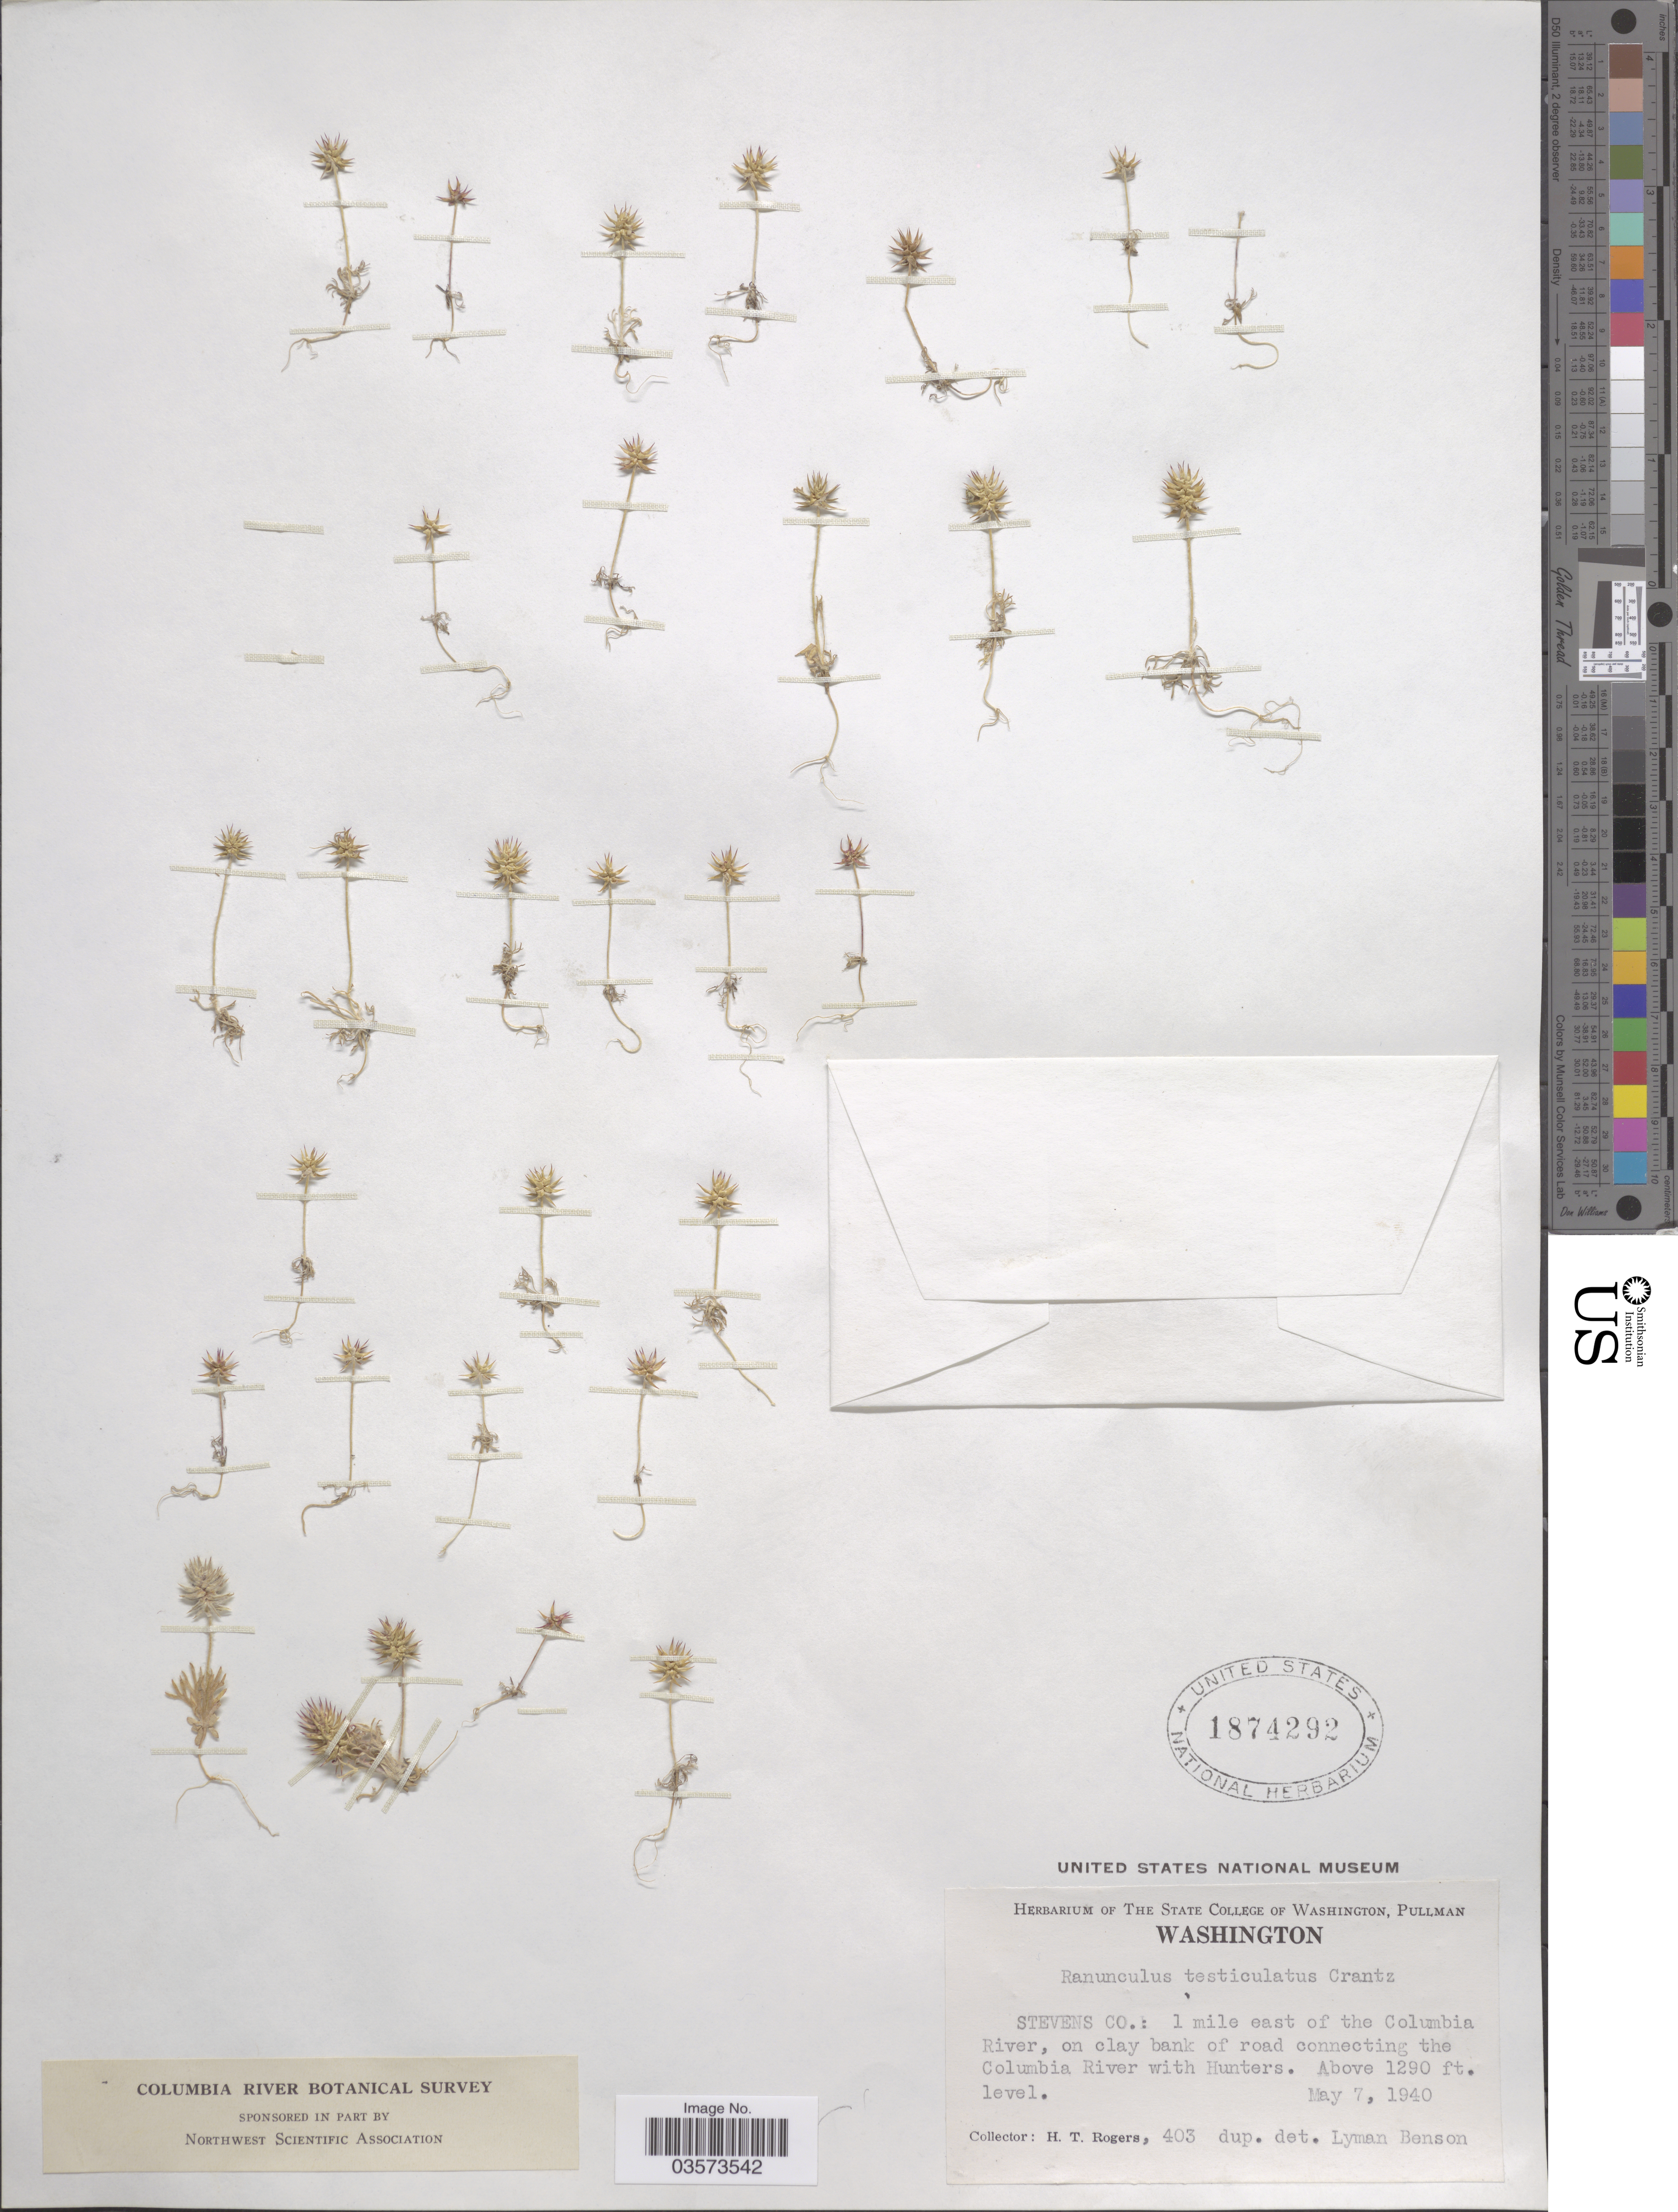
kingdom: Plantae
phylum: Tracheophyta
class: Magnoliopsida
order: Ranunculales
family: Ranunculaceae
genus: Ceratocephalus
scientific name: Ceratocephalus testiculatus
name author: (Crantz) Roth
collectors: H. Rogers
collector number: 403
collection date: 1940-05-07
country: United States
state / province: Washington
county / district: Stevens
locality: Stevens Co.: 1 mile east of the Columbia River, on clay bank connecting the Columbia River with Hunters.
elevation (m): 393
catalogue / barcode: US 1874292